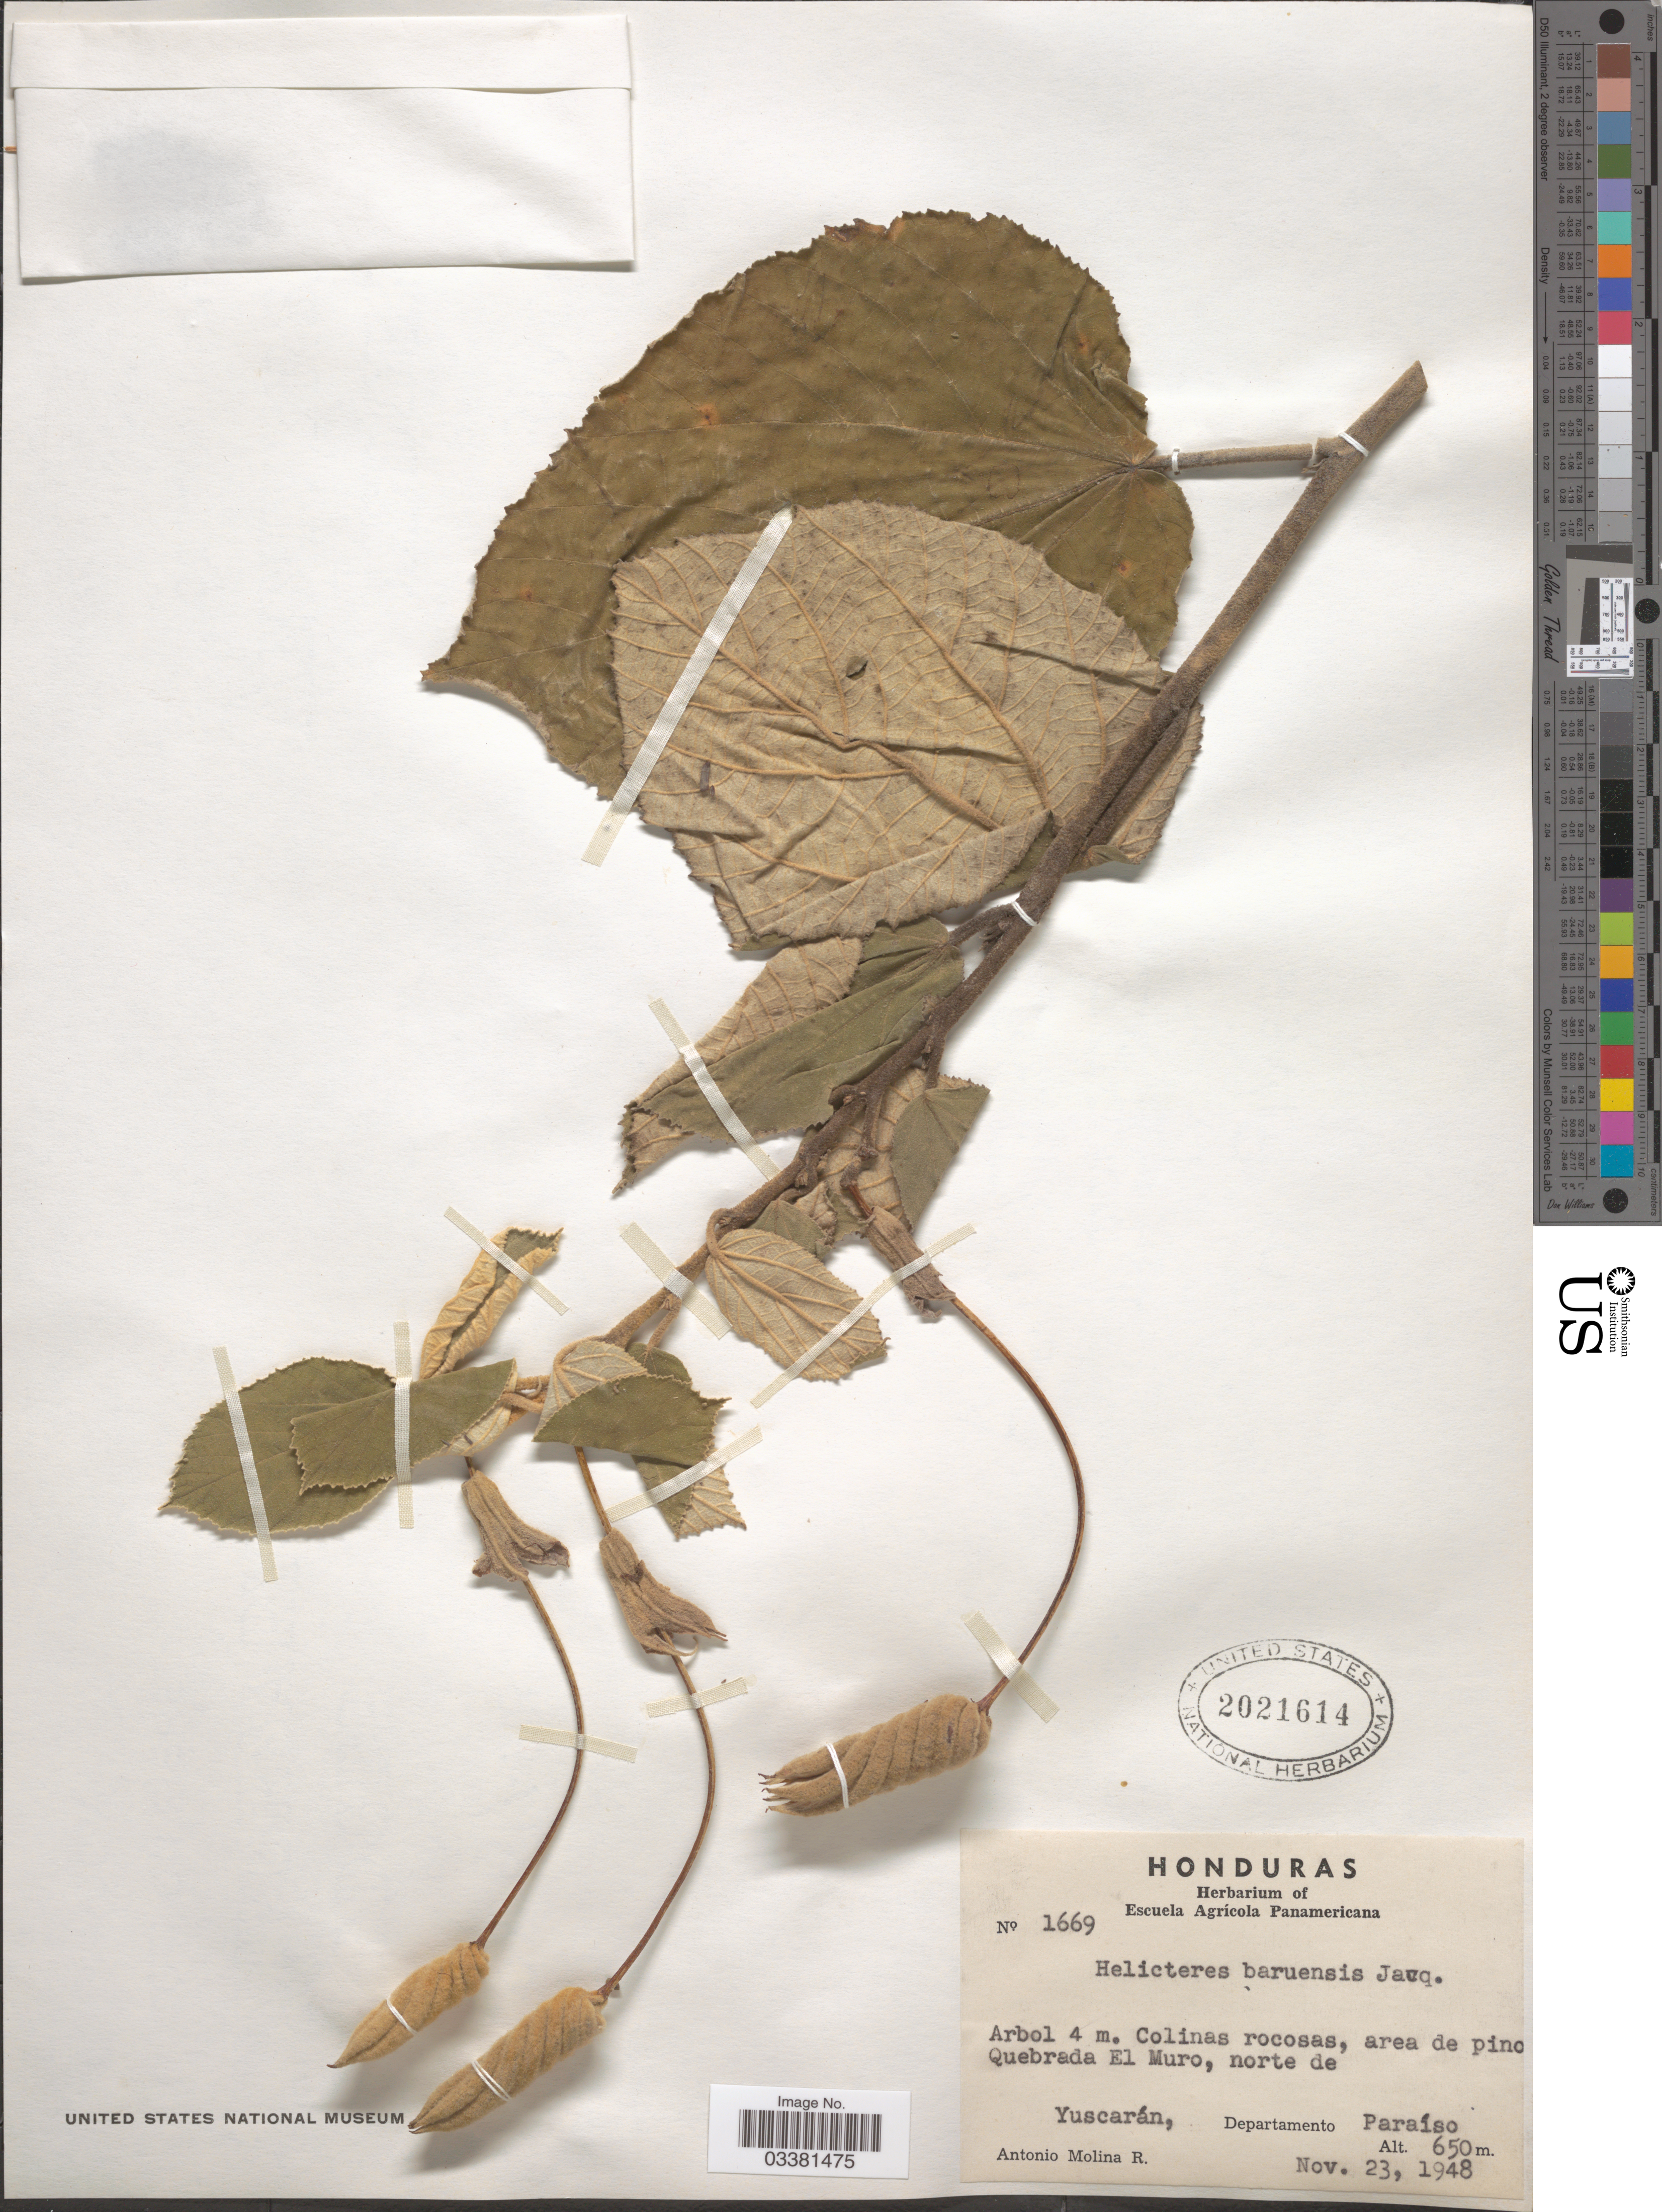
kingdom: Plantae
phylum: Tracheophyta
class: Magnoliopsida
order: Malvales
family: Malvaceae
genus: Helicteres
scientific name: Helicteres baruensis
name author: Jacq.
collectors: A. Molina R.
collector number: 1669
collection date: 1948-11-23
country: Honduras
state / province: El Paraíso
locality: Area de pino Quebrada El Muro, norte de Yuscarán, Departamento Paraíso.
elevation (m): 650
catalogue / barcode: US 2021614